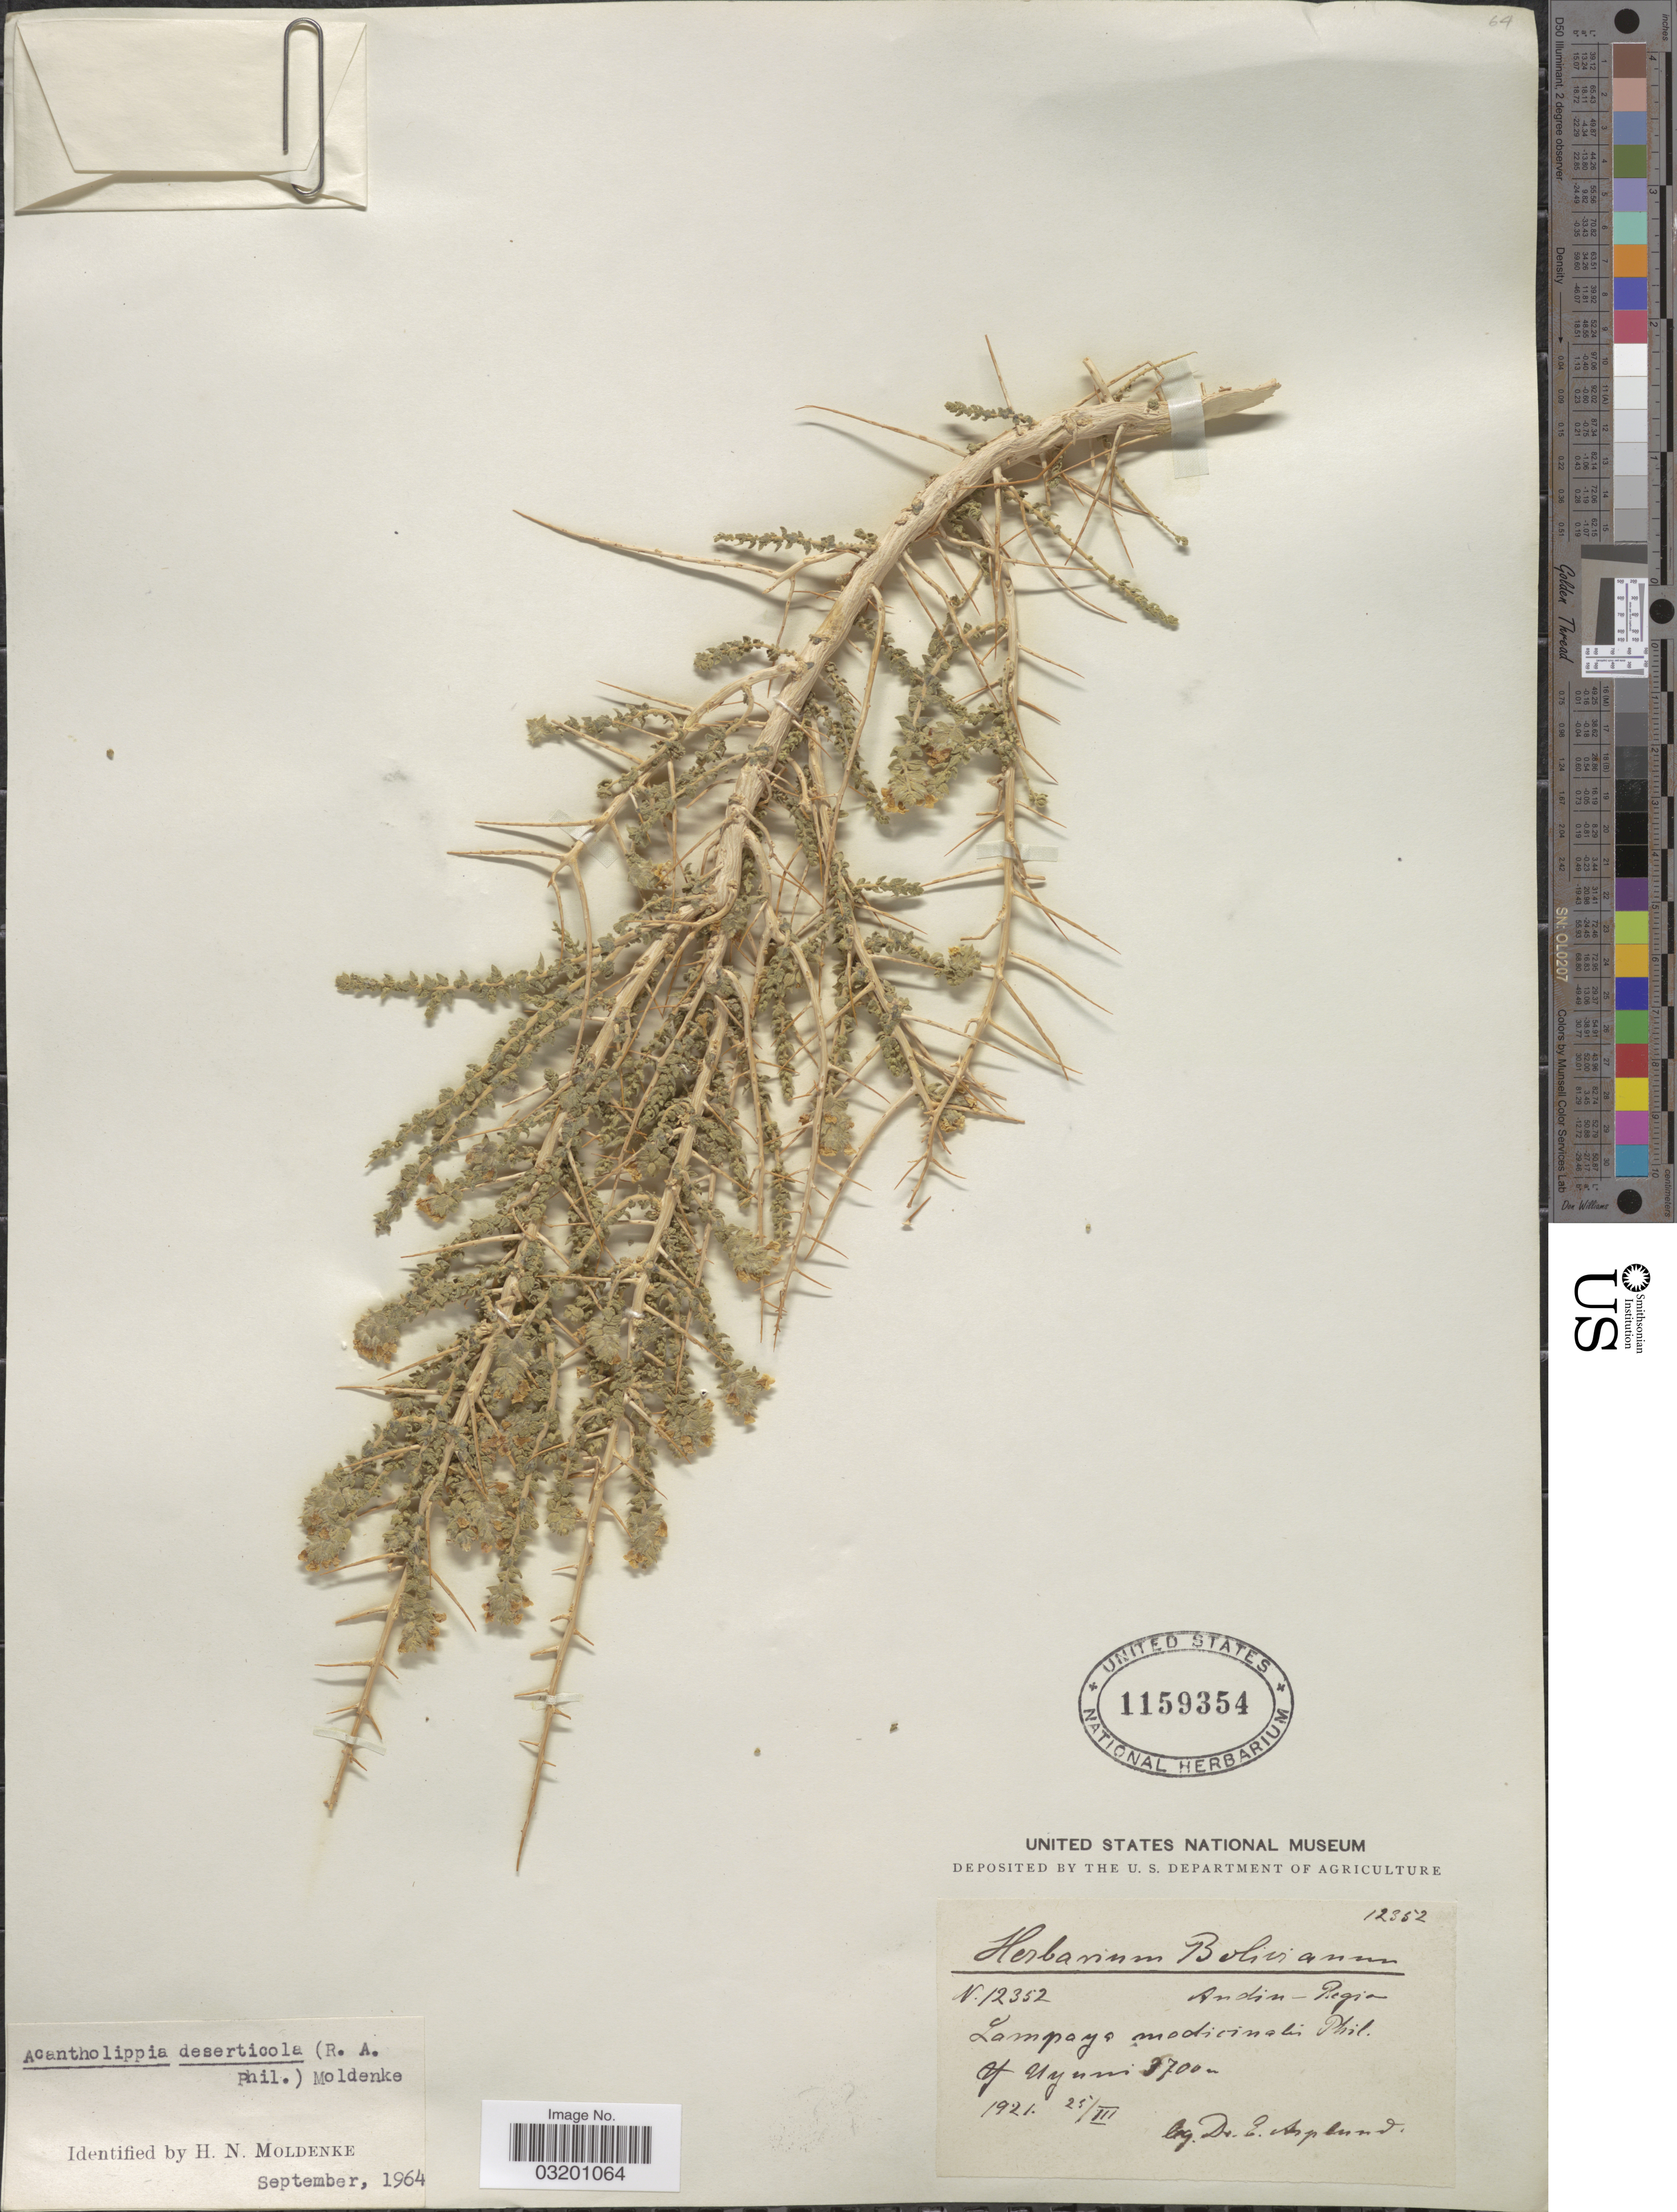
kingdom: Plantae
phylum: Tracheophyta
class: Magnoliopsida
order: Lamiales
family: Verbenaceae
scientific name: Acantholippa hastulata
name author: Griseb.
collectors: E. Asplund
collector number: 12352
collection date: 1921-03-25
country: Bolivia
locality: Andin - Region. Uyuni.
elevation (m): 3700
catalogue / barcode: US 1159354